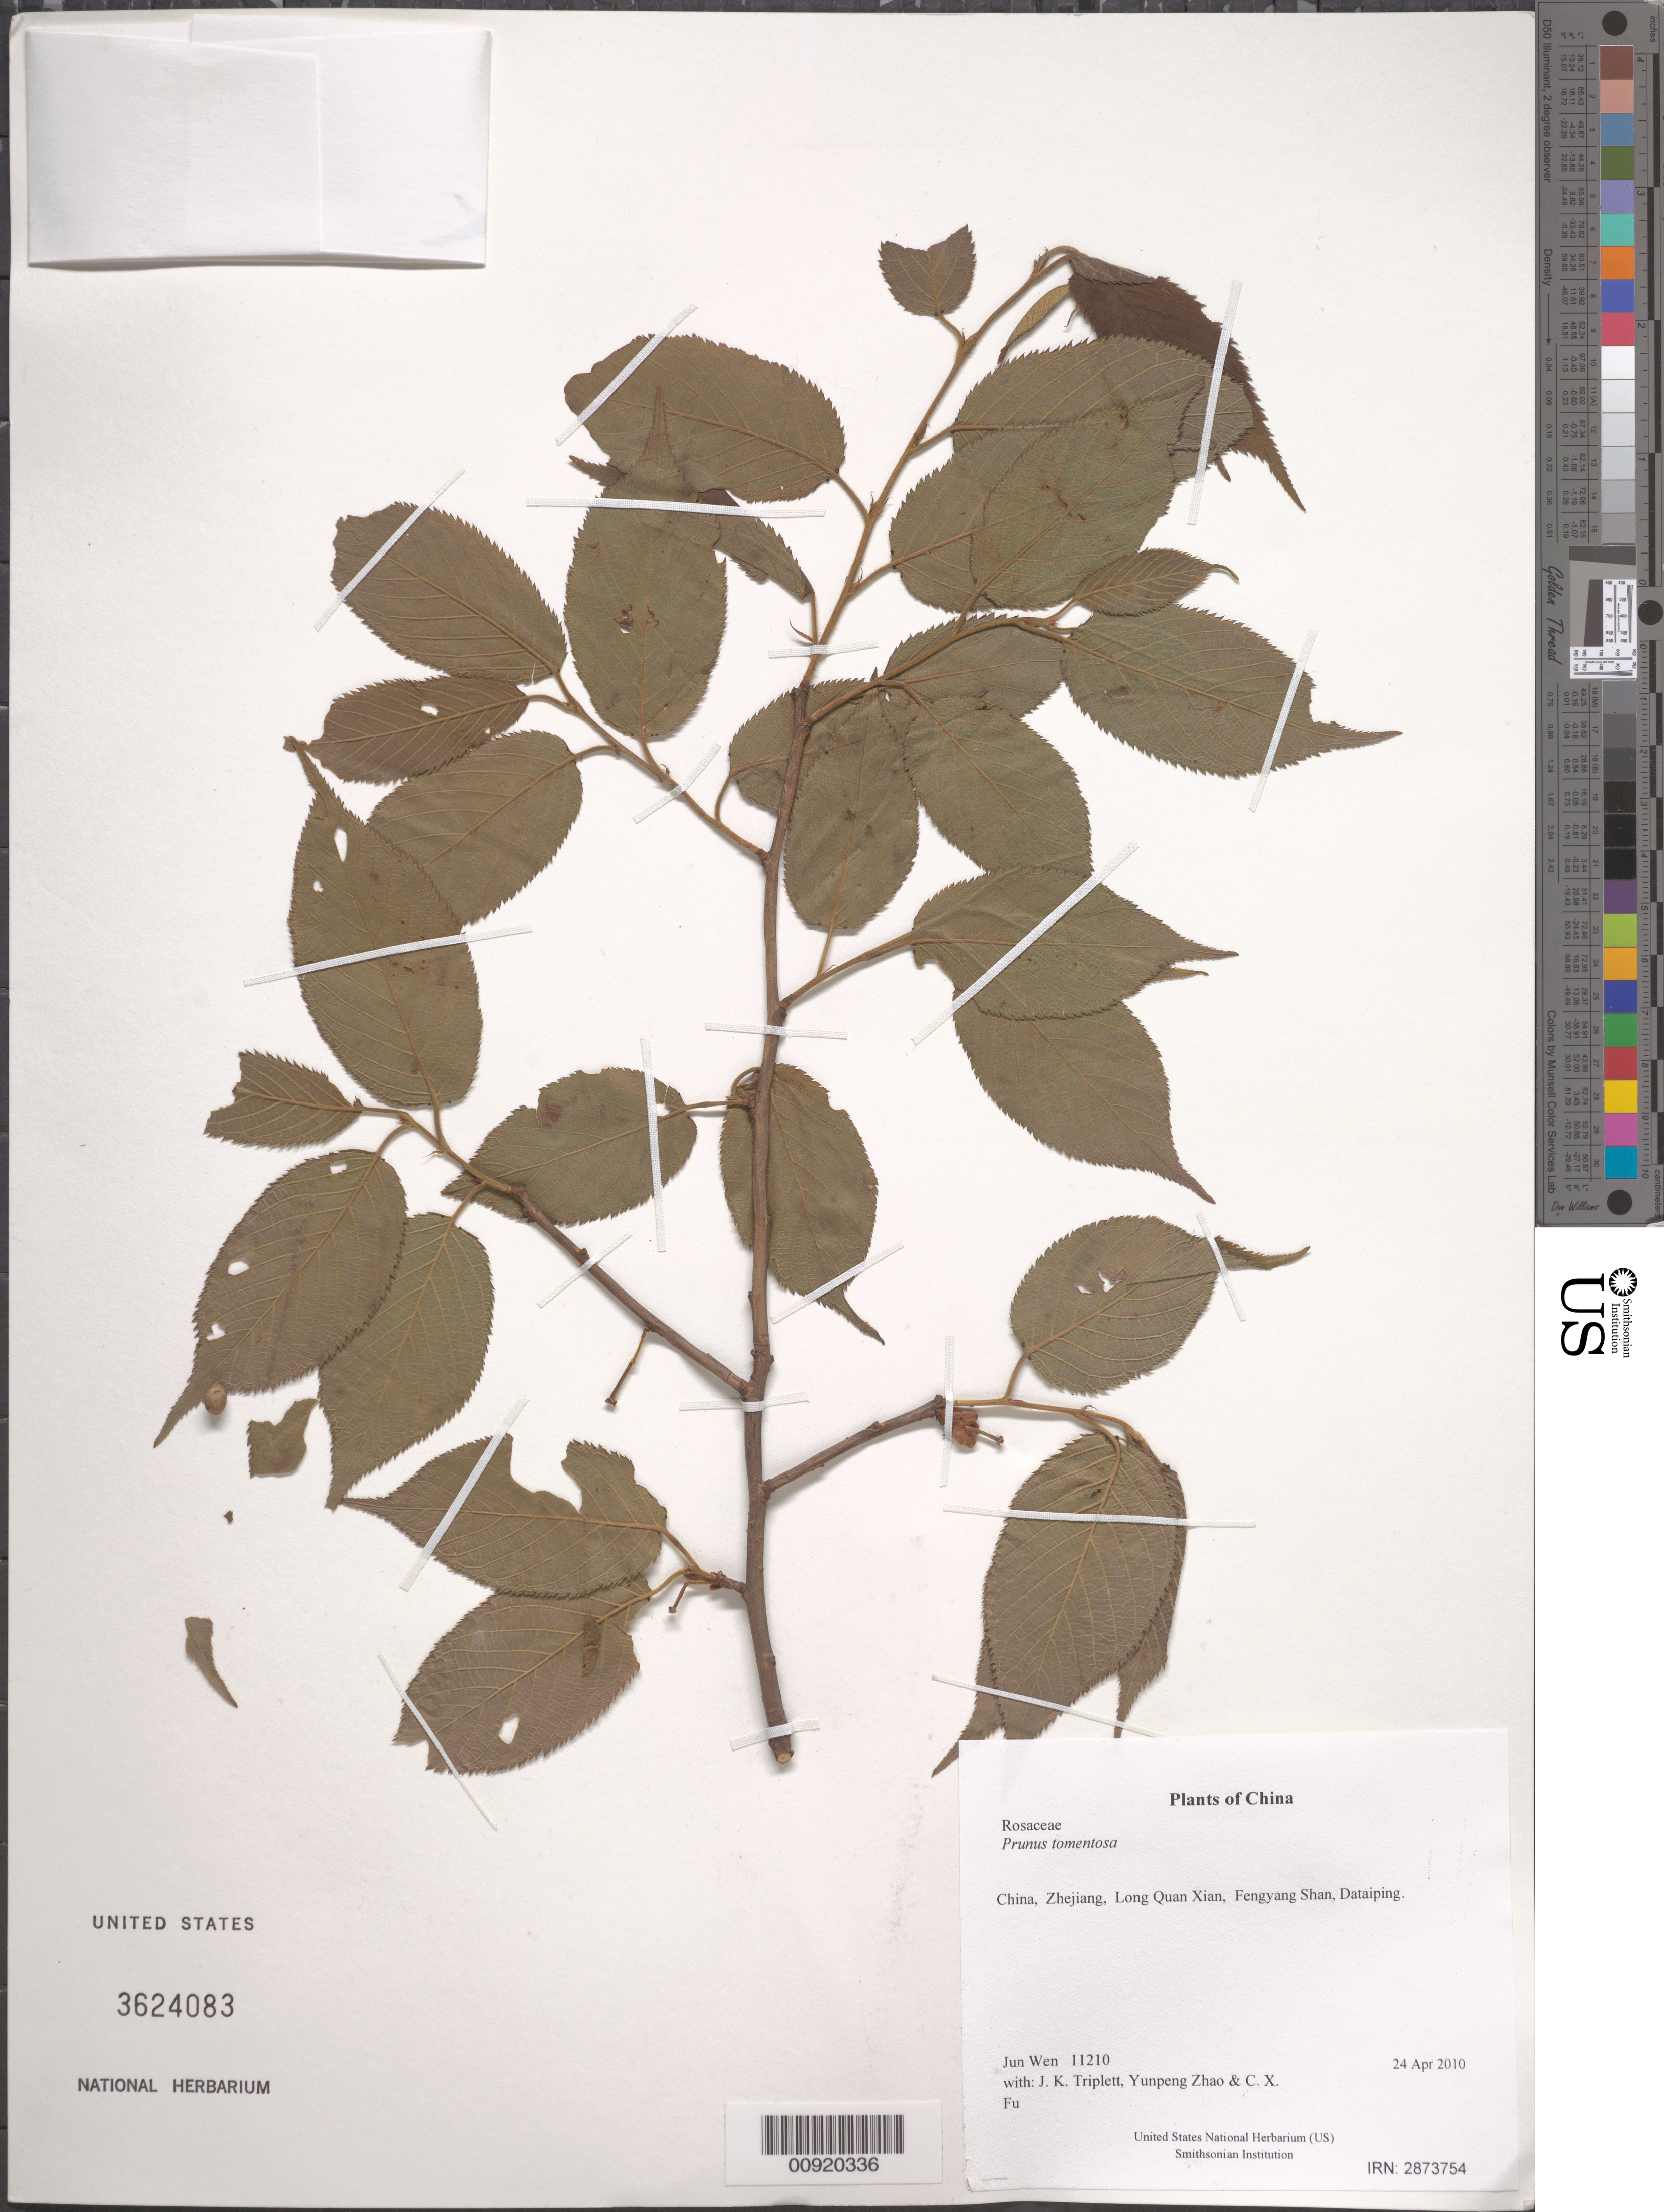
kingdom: Plantae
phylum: Tracheophyta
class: Magnoliopsida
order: Rosales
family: Rosaceae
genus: Prunus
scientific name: Prunus tomentosa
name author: Thunb.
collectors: J. Wen, J. K. Triplett, Yunpeng Zhao & C. X. Fu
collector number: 11210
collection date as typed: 24 Apr 2010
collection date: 2010-04-24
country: China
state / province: Zhejiang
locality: Long Quan Xian, Fengyang Shan, Dataiping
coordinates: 27 54 52.33 N, 119 10 12.54 E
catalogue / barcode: US 3624083